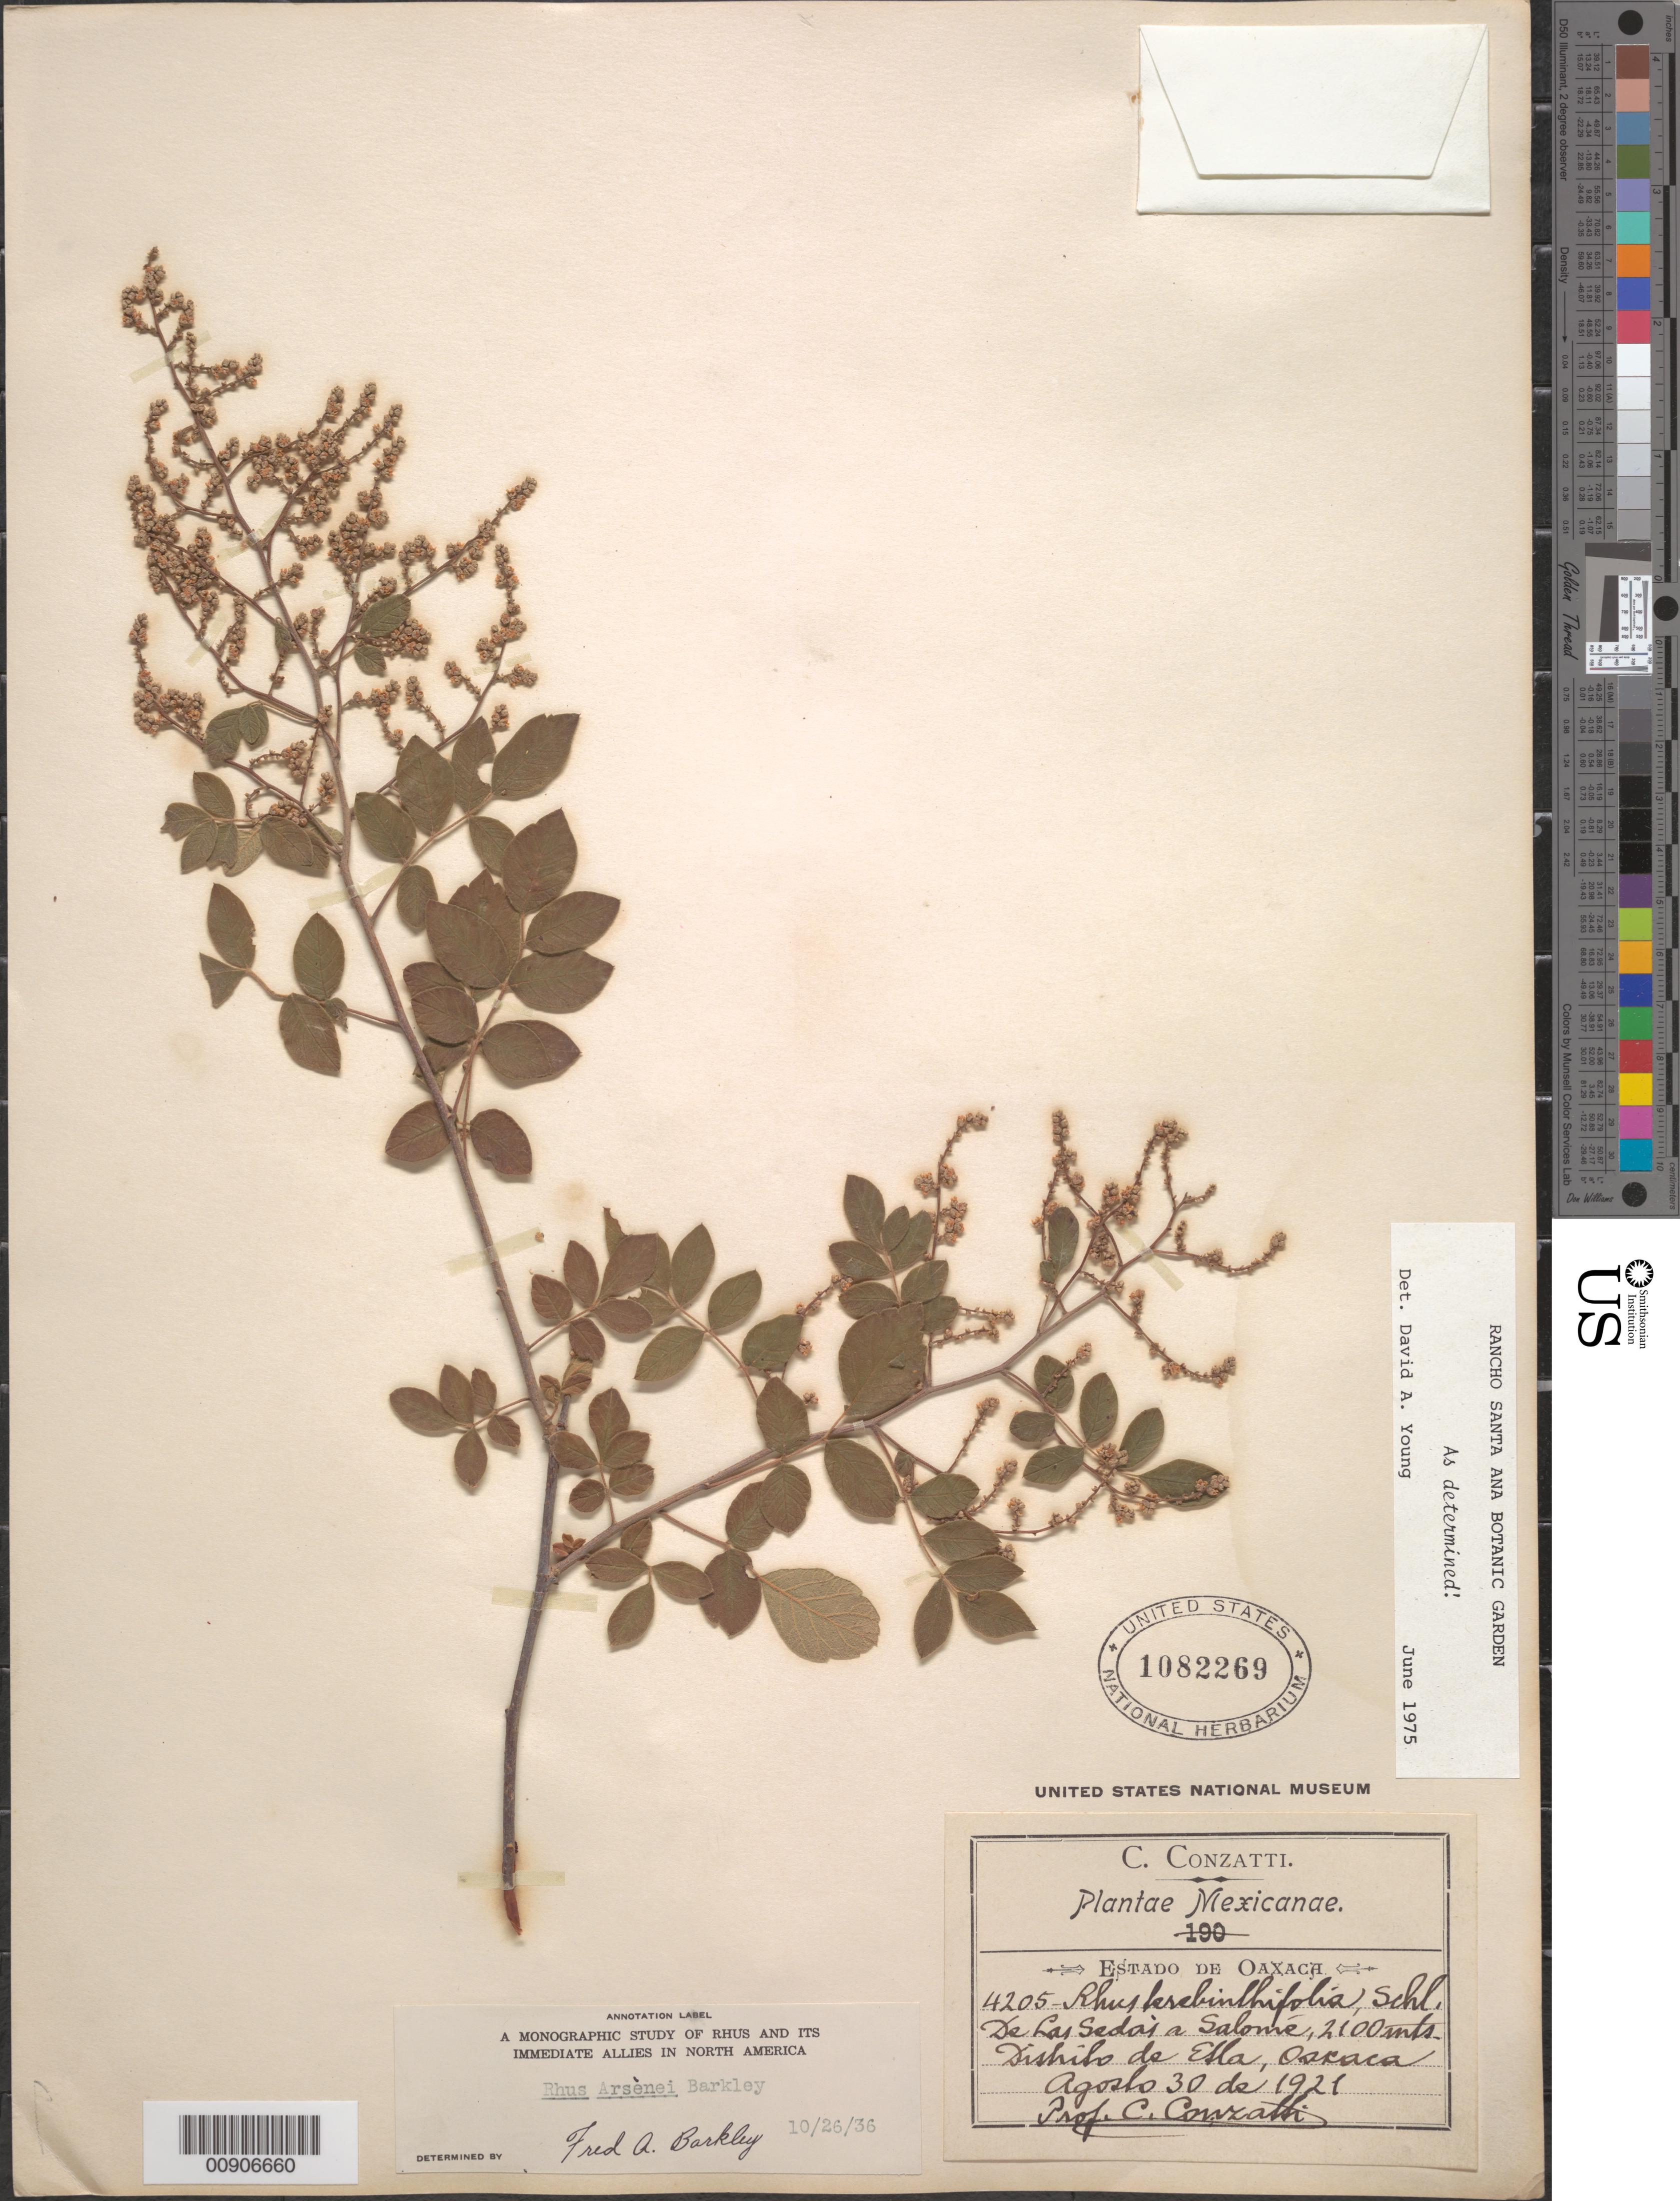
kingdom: Plantae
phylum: Tracheophyta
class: Magnoliopsida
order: Sapindales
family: Anacardiaceae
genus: Rhus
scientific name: Rhus arsenei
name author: F.A. Barkley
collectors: C. Conzatti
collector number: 4205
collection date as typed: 30 Aug 1921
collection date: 1921-08-30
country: Mexico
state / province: Oaxaca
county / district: Etla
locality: De las Sedas a Salomé. Distrito de Etla, Oaxaca.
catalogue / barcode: US 1082269